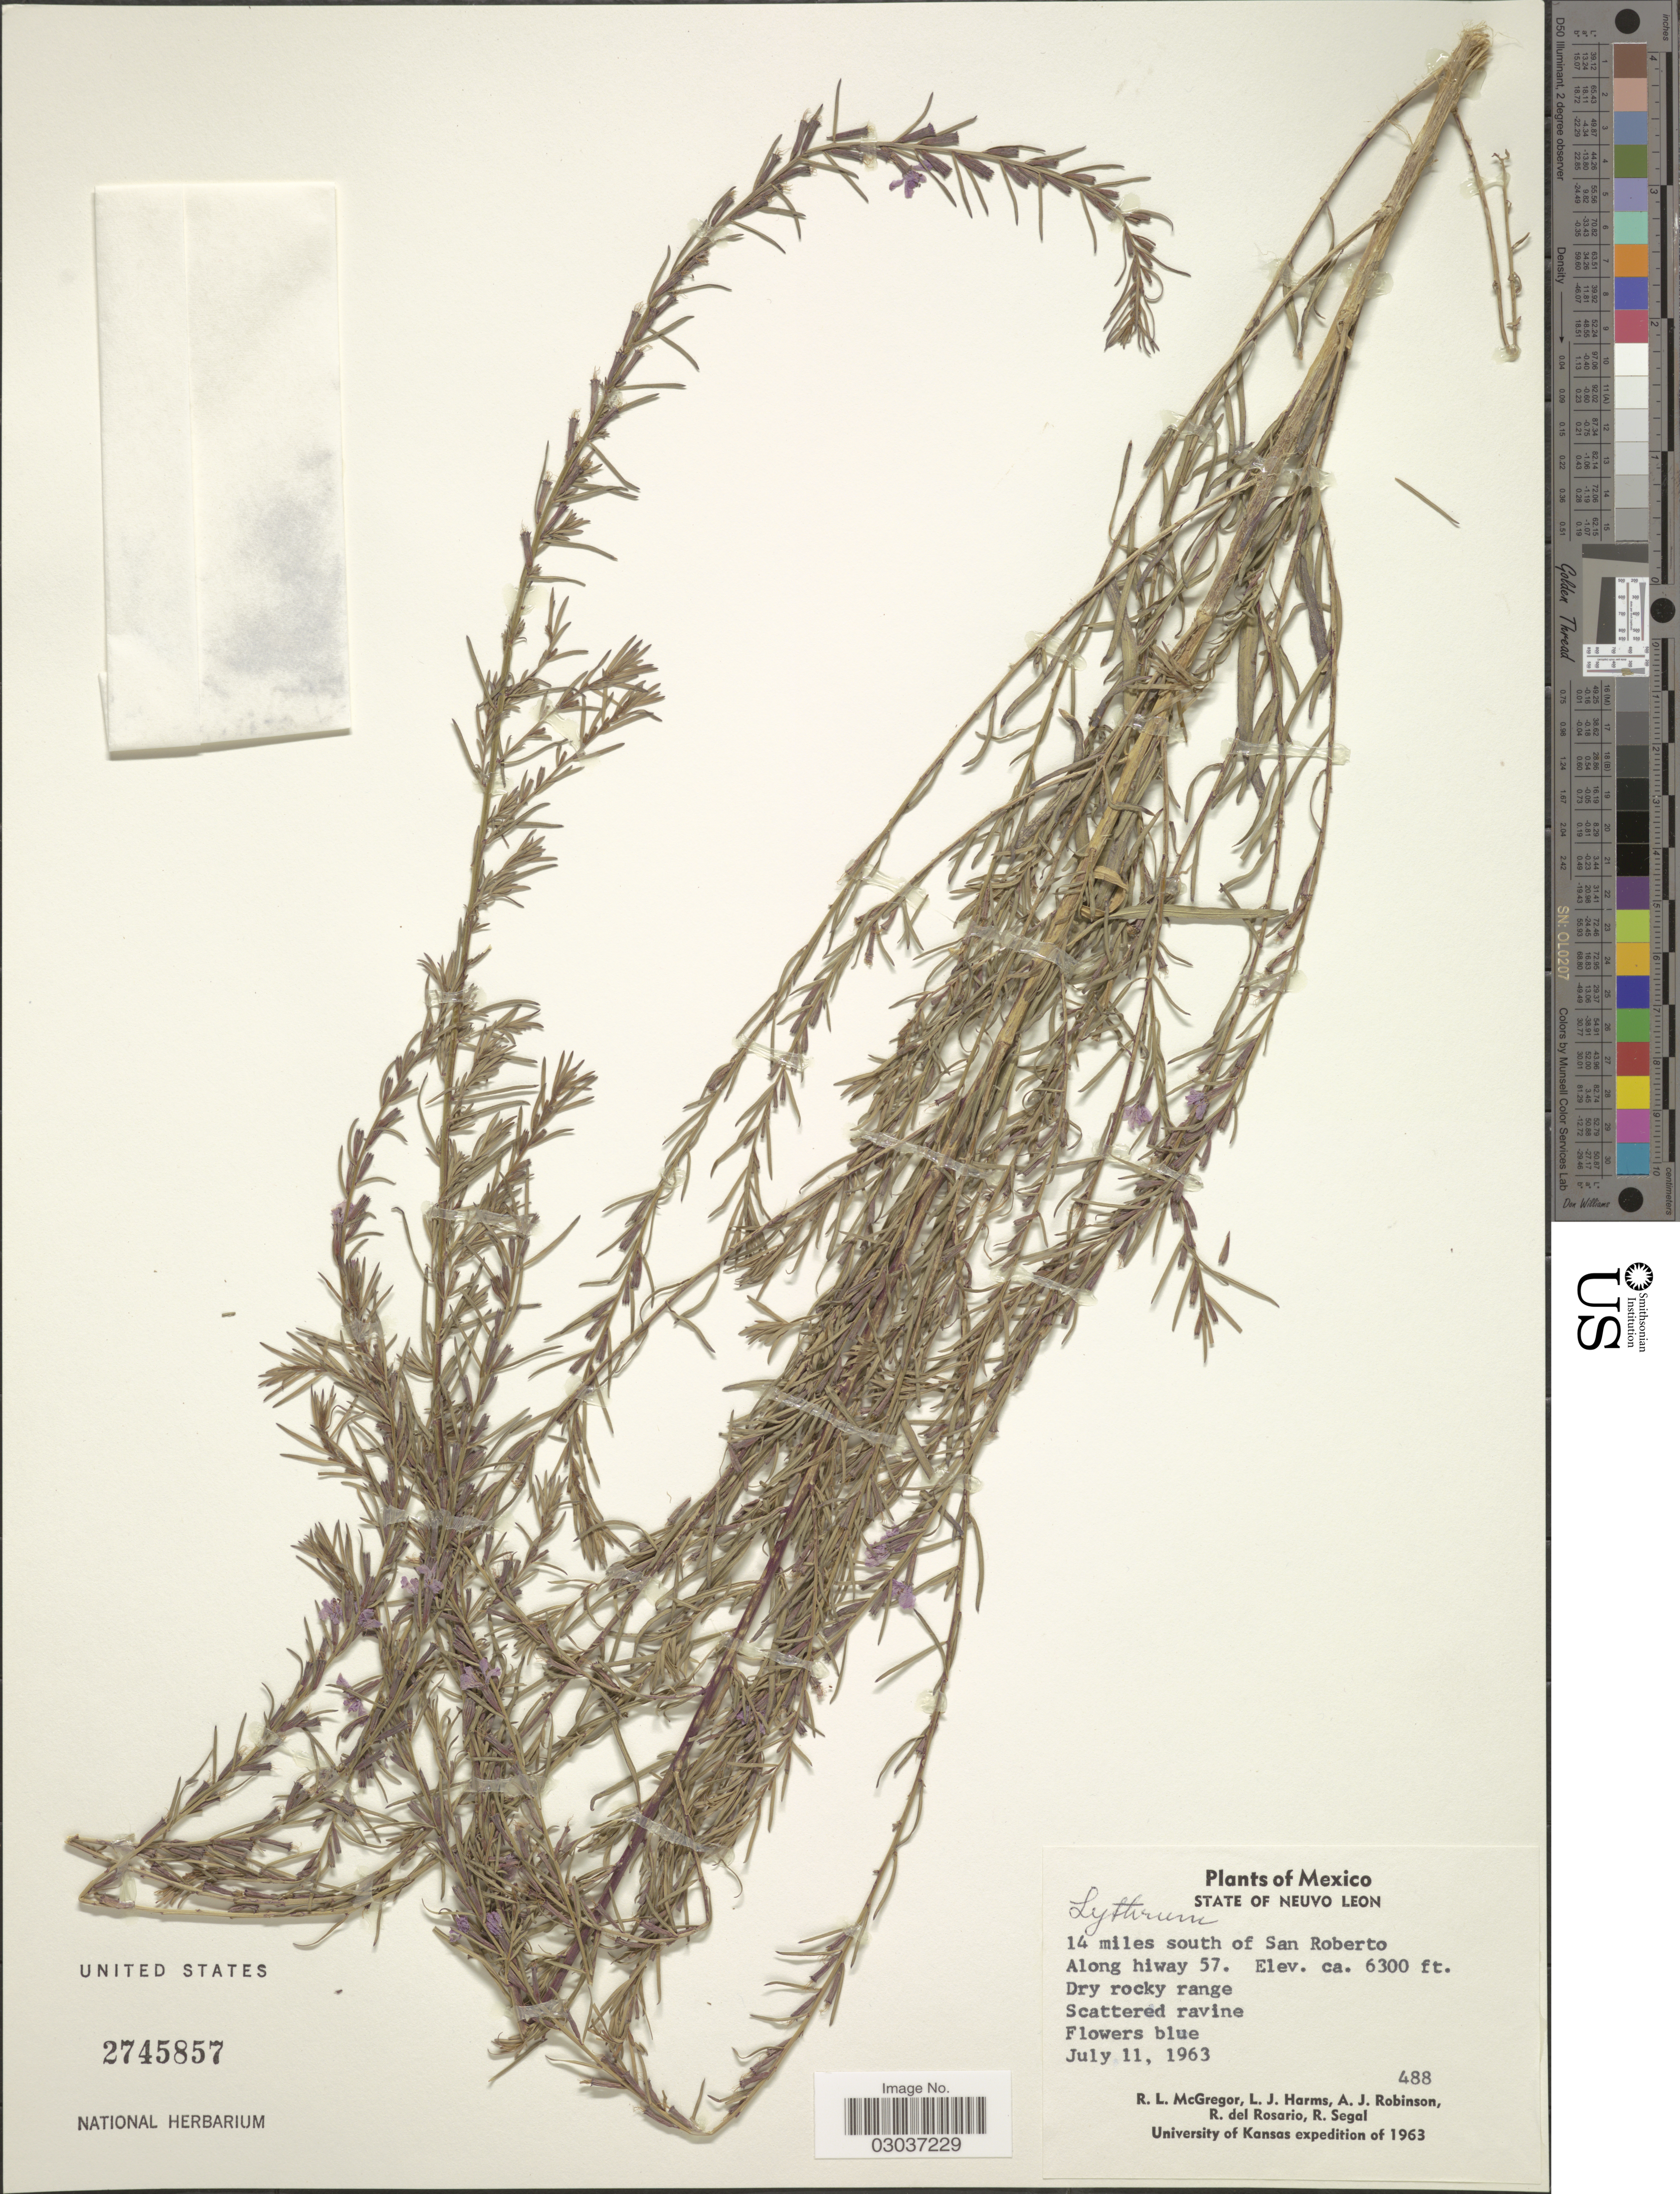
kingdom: Plantae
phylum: Tracheophyta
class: Magnoliopsida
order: Myrtales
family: Lythraceae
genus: Lythrum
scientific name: Lythrum sp.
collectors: R. McGregor, L. Harms, A. J. Robinson, R. del Rosario & R. Segal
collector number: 488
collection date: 1963-07-11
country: Mexico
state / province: Nuevo León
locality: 14 miles south of San Roberto. Along hiway 57.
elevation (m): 1920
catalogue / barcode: US 2745857